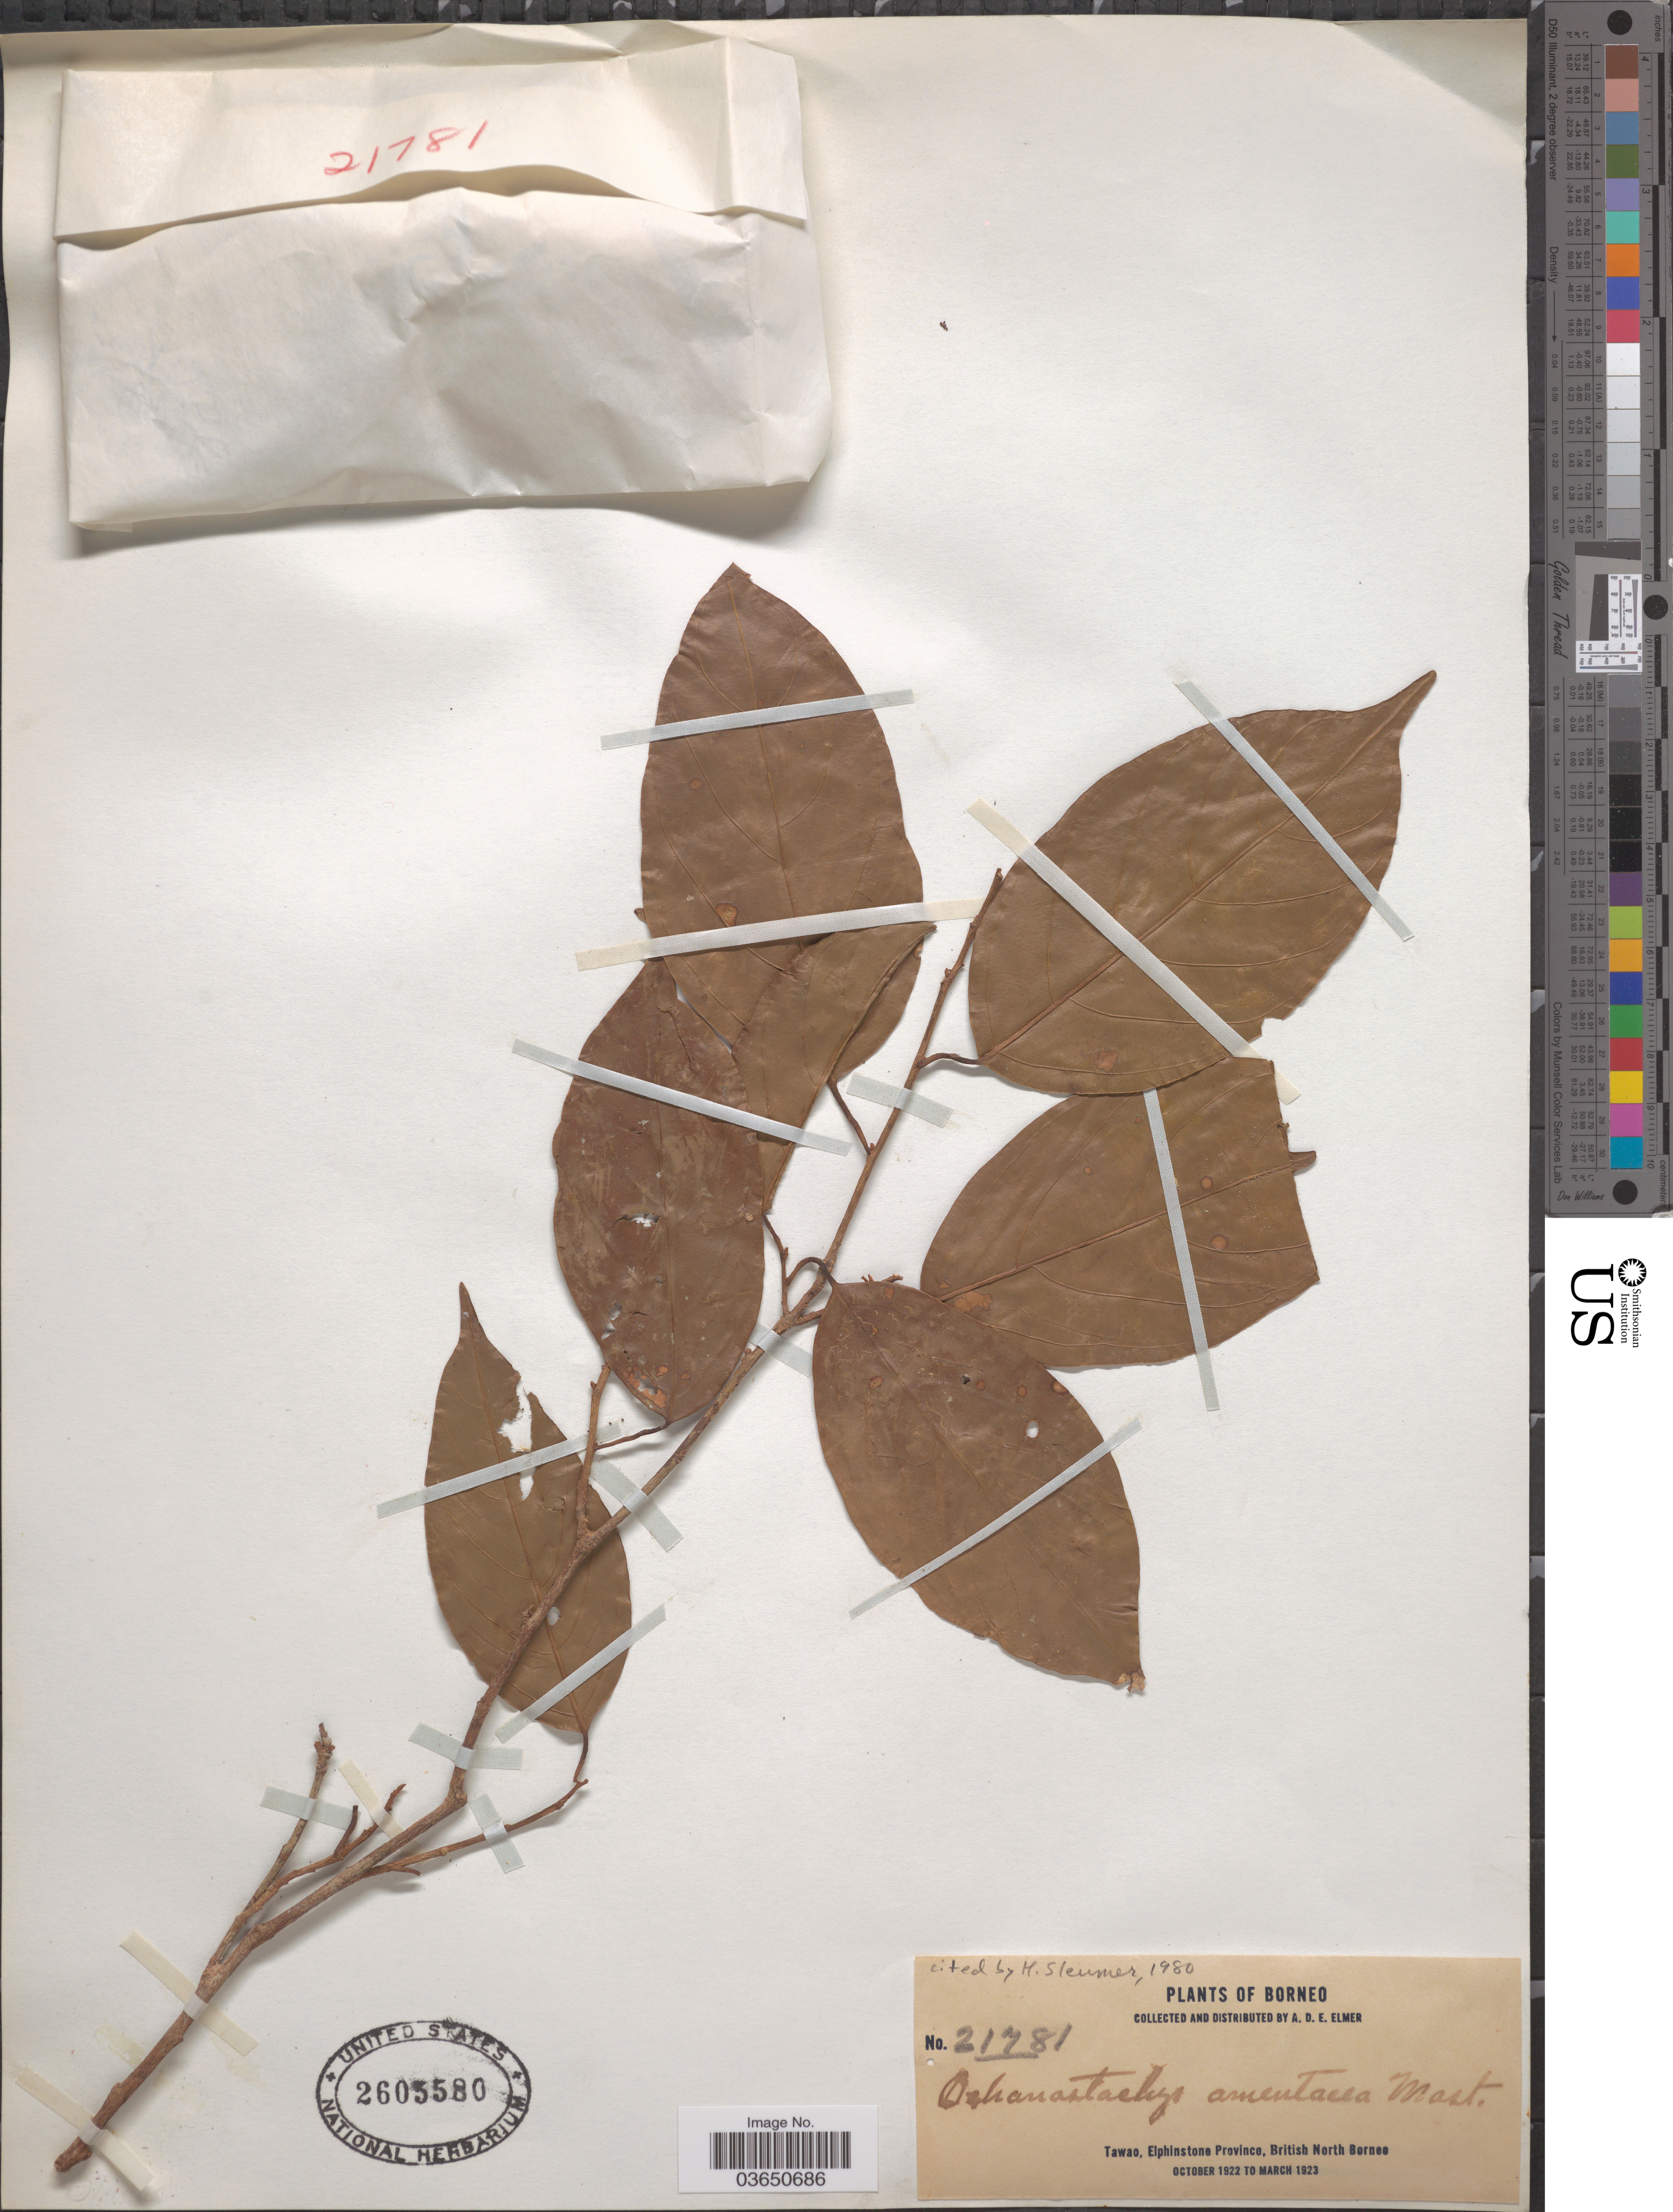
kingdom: Plantae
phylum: Tracheophyta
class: Magnoliopsida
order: Santalales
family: Coulaceae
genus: Ochanostachys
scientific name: Ochanostachys amentacea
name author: Mast.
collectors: A. D. E. Elmer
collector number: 21781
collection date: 1922-10/1923-03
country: Malaysia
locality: Borneo. Tawao, Elphinstone Province, British North Borneo.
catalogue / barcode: US 2605580